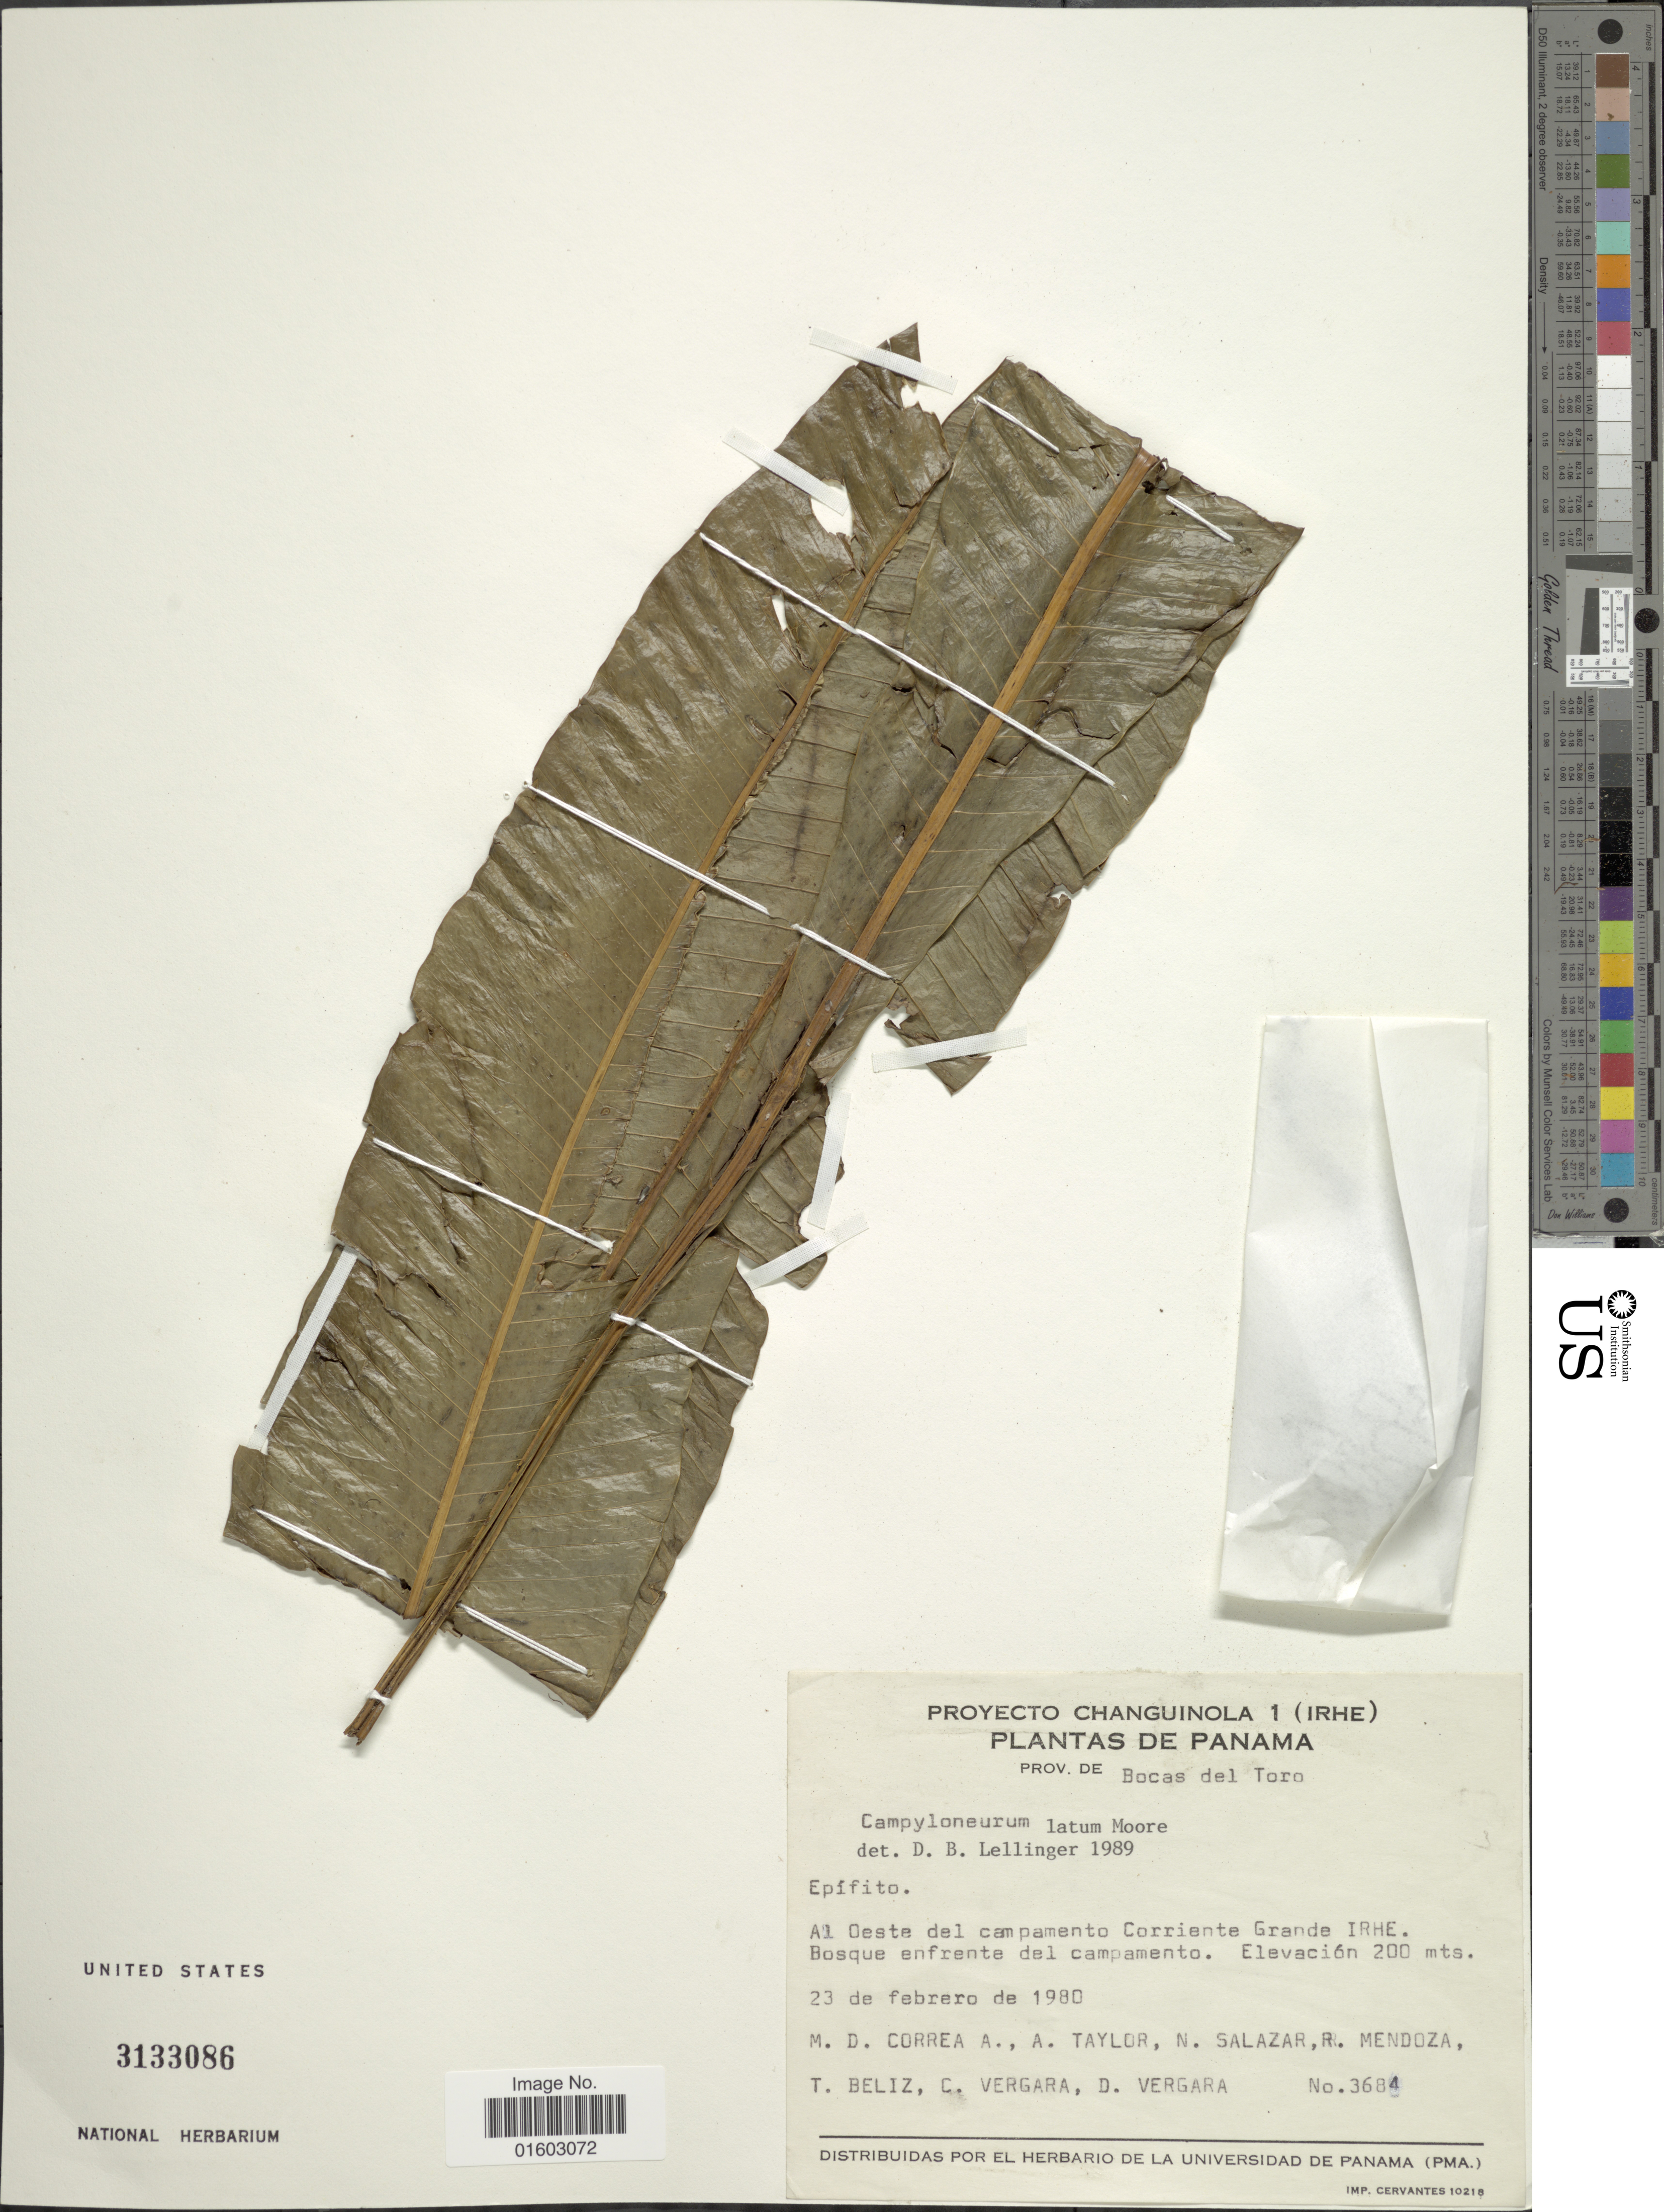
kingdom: Plantae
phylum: Tracheophyta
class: Polypodiopsida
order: Polypodiales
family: Polypodiaceae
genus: Campyloneurum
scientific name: Campyloneurum latum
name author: T. Moore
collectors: M. D. Corrêa-A., A. Taylor, N. Salazar, R. Mendoza & et al.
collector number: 3684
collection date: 1980-02-23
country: Panama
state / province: Bocas del Toro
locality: Prov. de Bocas del Toro. Al Oeste del campamento Corriente Grande IRHE. Bosque enfrente del campamento.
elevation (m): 200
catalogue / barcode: US 3133086